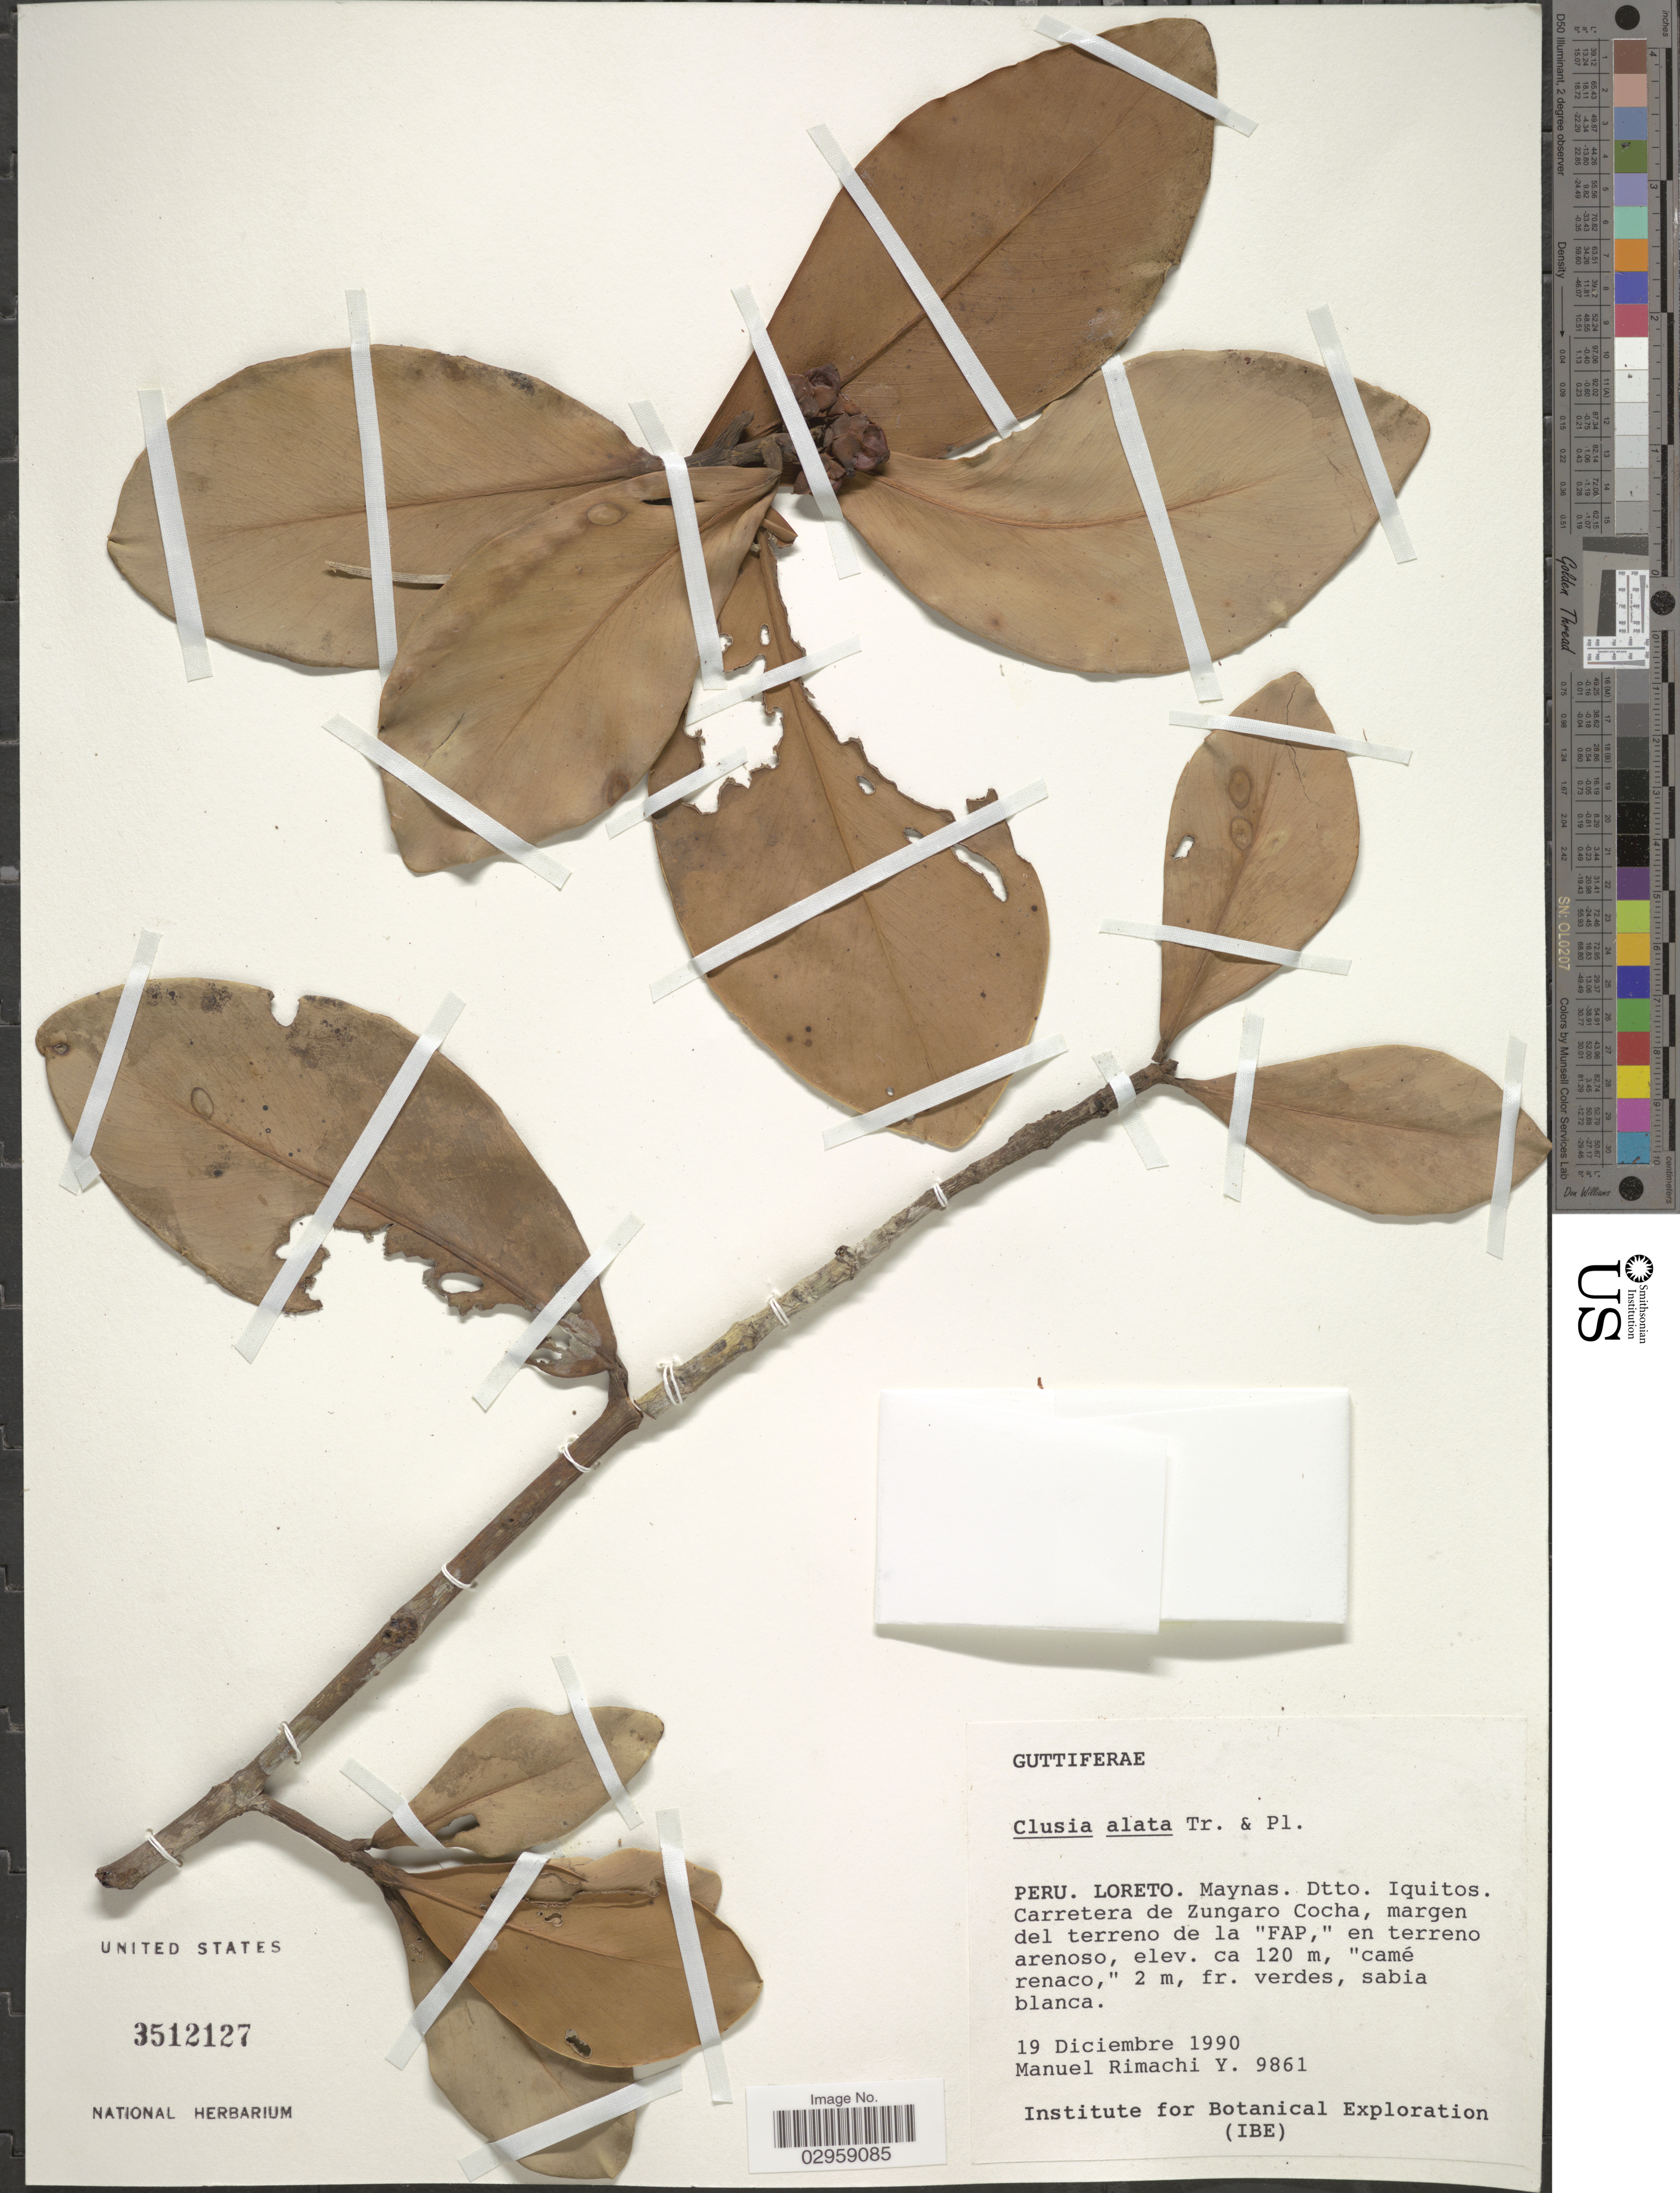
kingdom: Plantae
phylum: Tracheophyta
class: Magnoliopsida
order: Malpighiales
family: Clusiaceae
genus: Clusia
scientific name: Clusia alata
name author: Triana & Planch.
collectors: M. Rimachi Y.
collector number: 9861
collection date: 1990-12-19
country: Peru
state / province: Loreto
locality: Maynas. Dtto. Iquitos. Carretera de Zungaro Cocha, margen del terreno de la "FAP," en terreno arenoso.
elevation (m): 120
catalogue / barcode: US 3512127